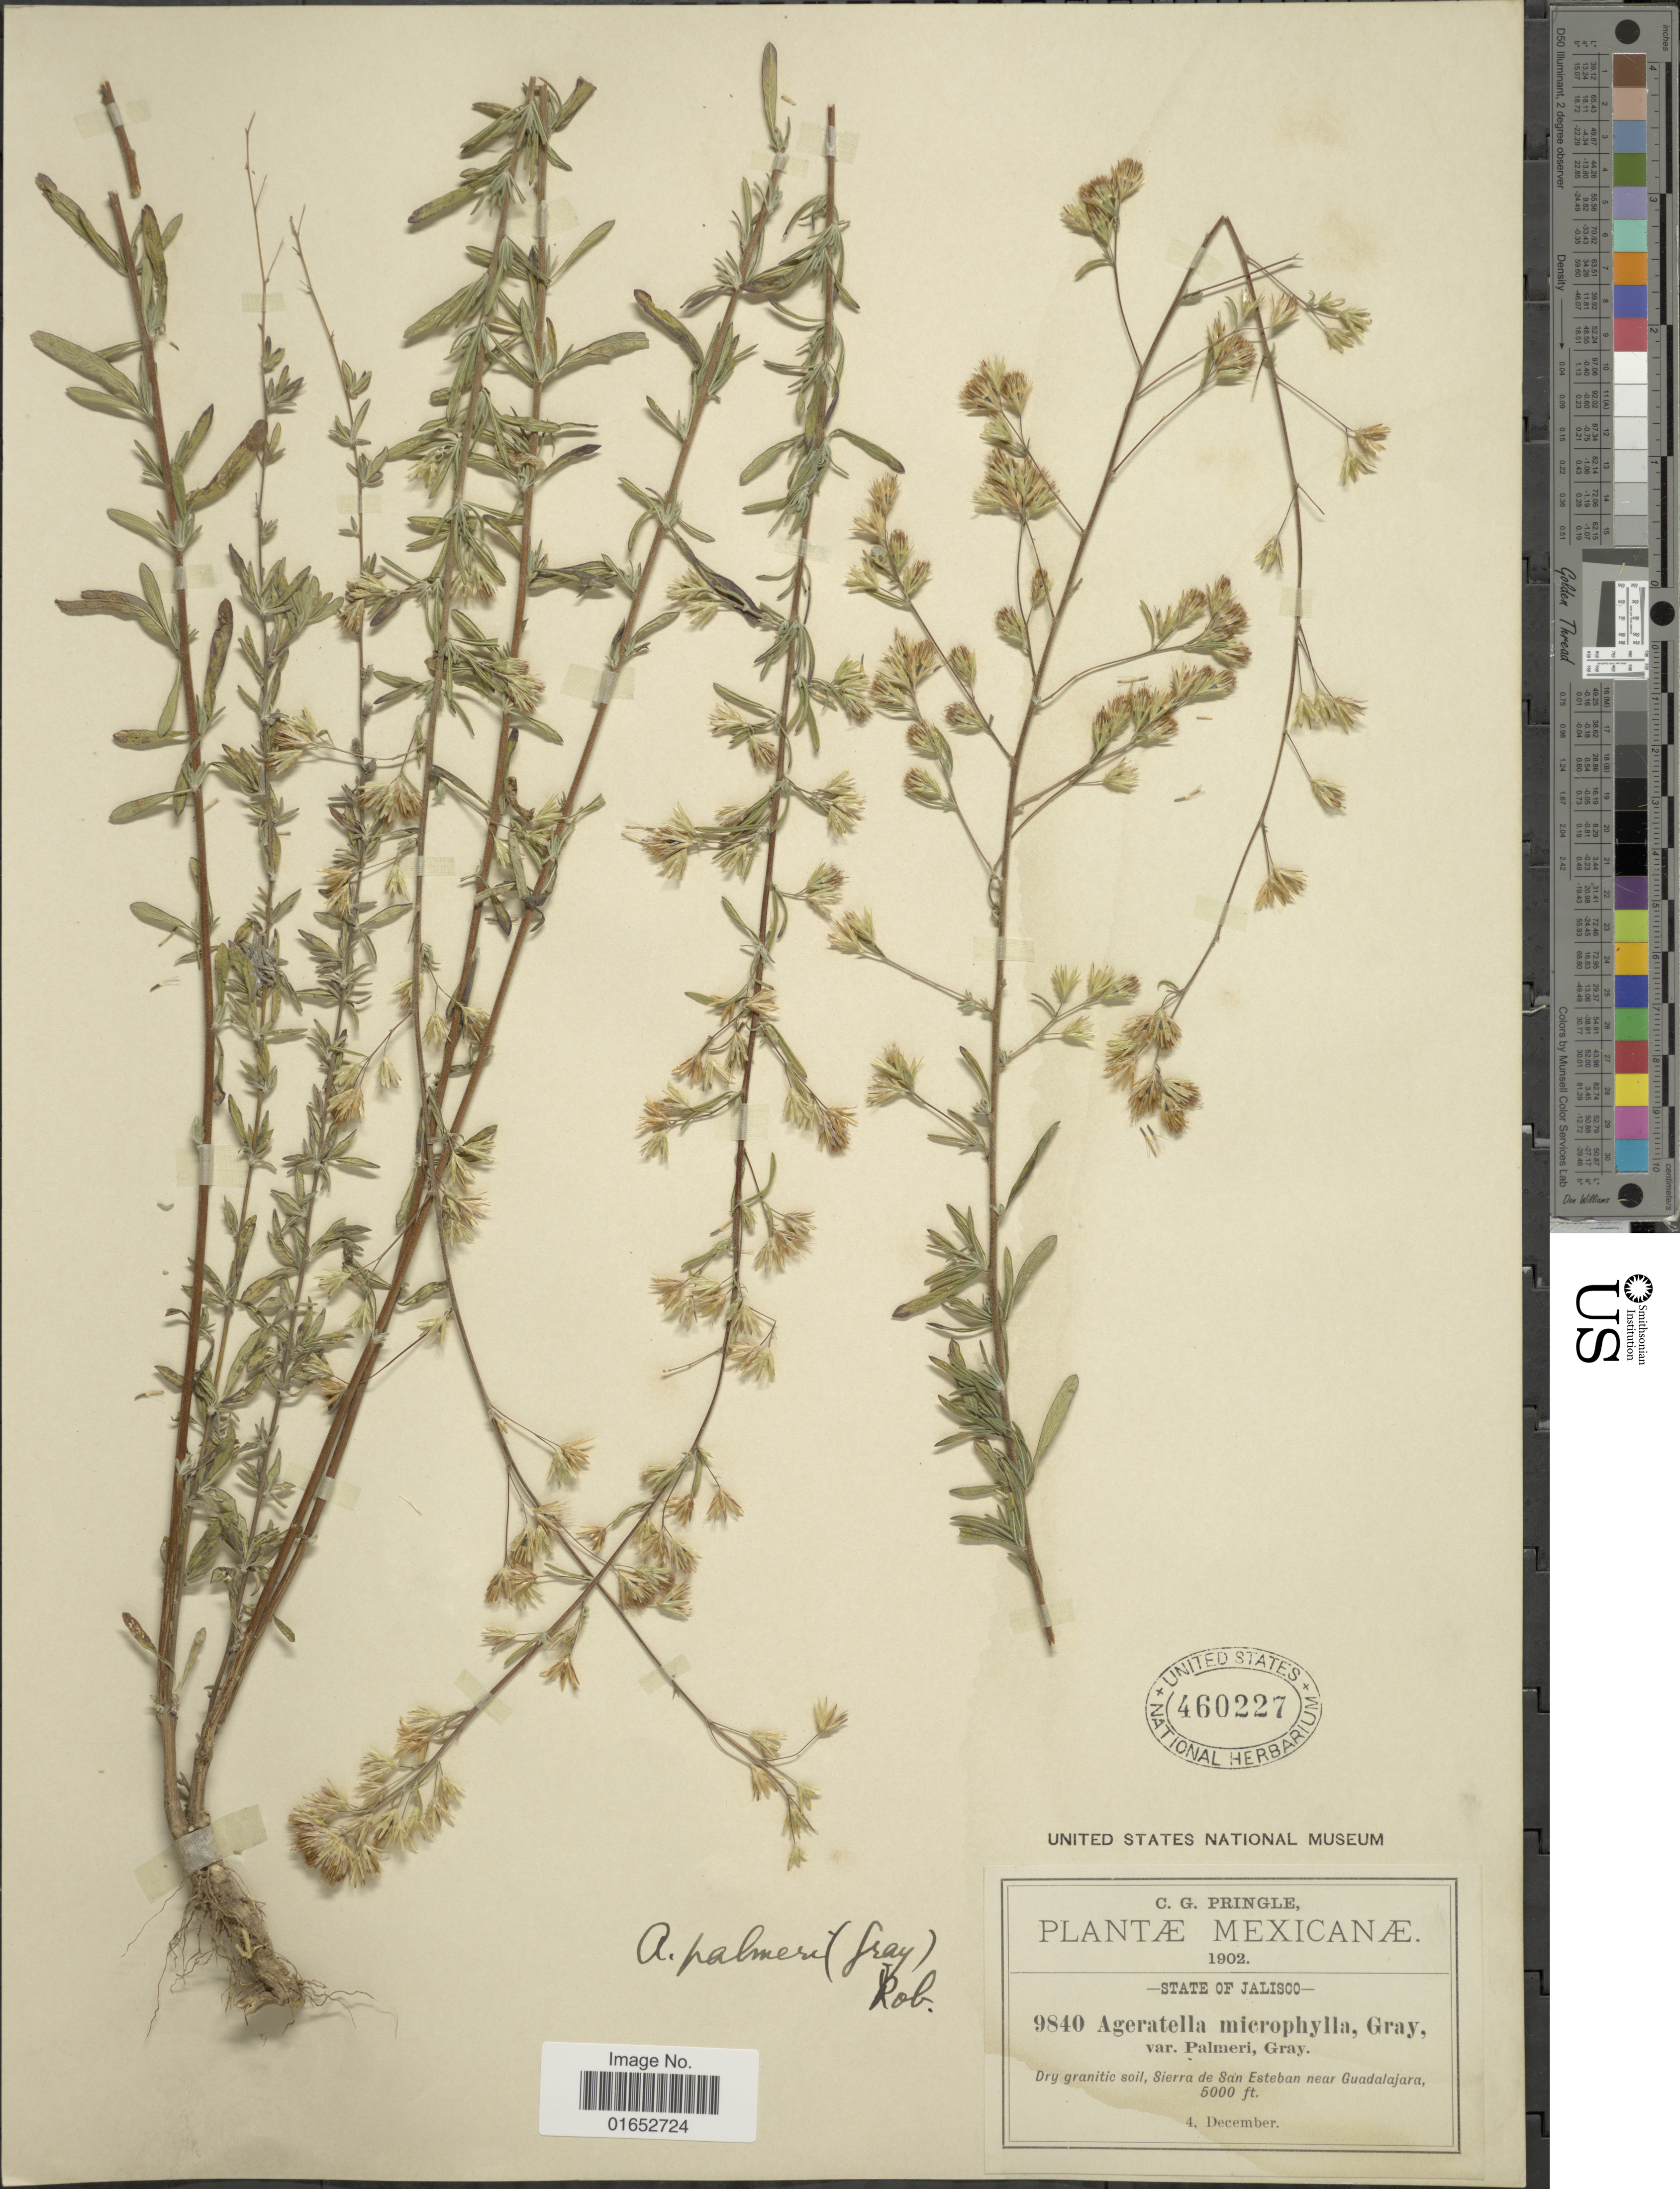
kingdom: Plantae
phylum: Tracheophyta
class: Magnoliopsida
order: Asterales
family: Asteraceae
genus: Ageratella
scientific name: Ageratella palmeri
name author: (A. Gray) B.L. Rob.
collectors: C. G. Pringle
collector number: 9840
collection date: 1902-12-04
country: Mexico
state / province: Jalisco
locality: Dry granitic soil, SIerra de San Esteban near Guadalajara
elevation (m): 1524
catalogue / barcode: US 460227